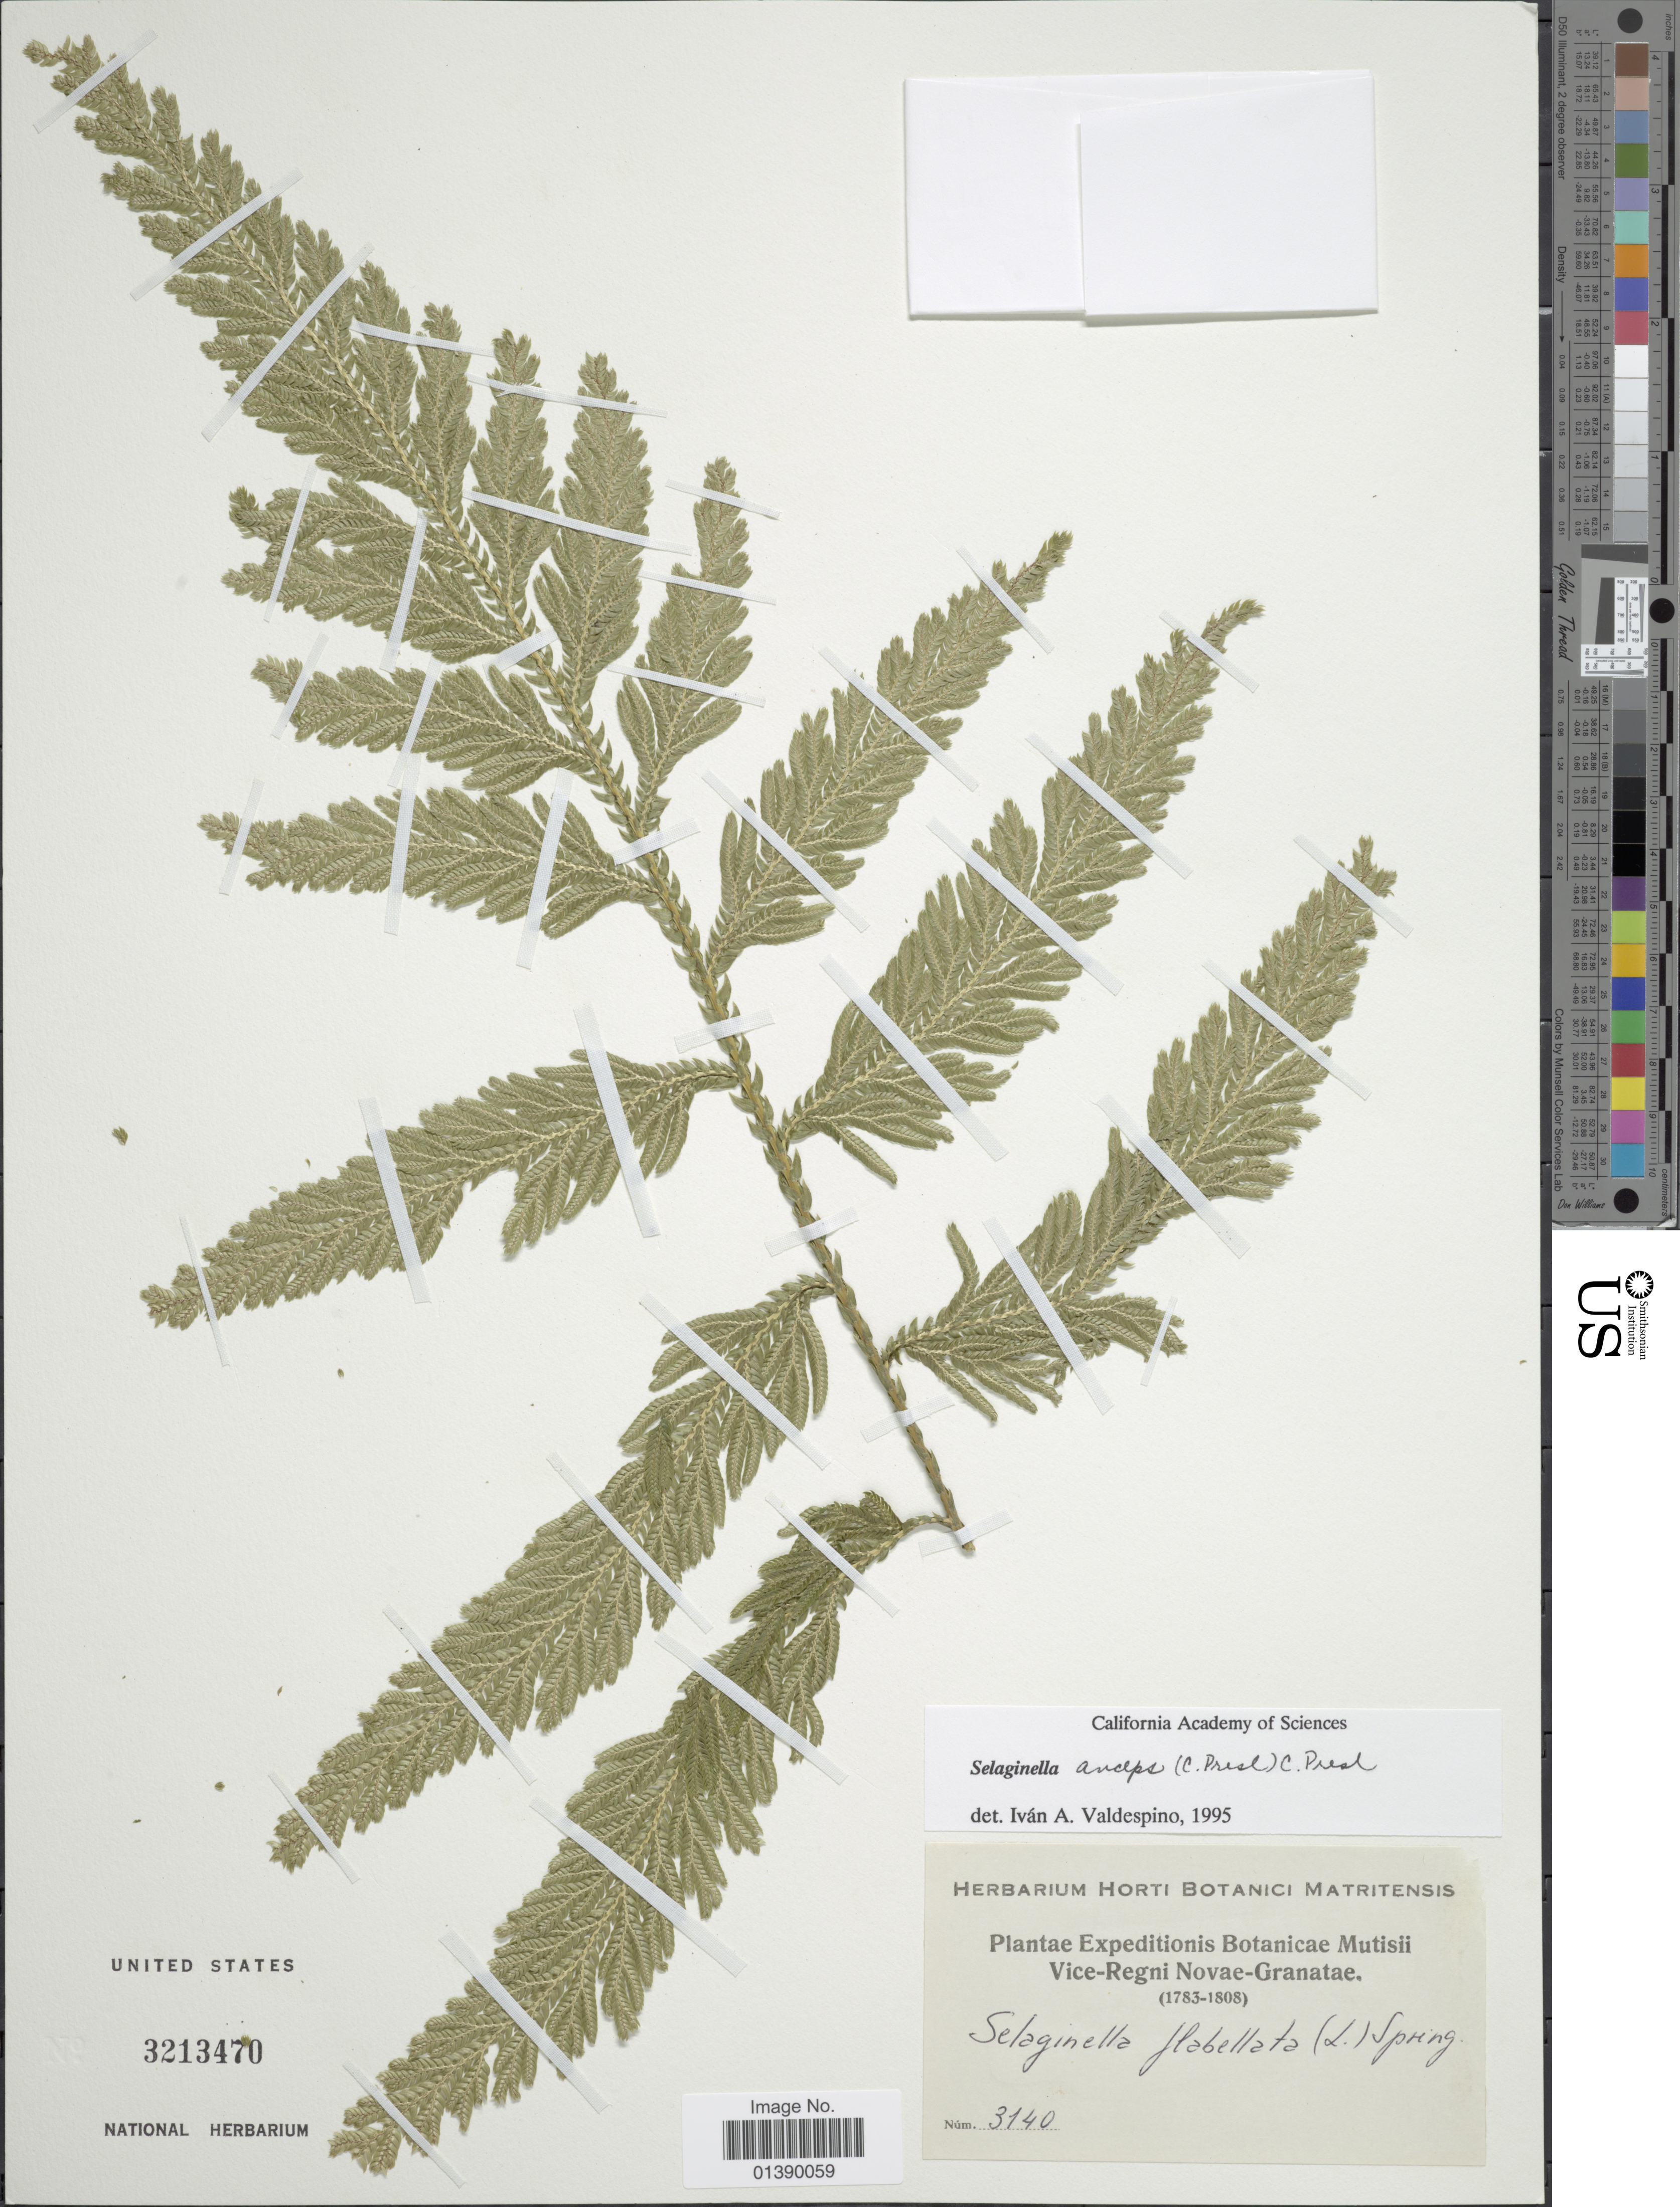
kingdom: Plantae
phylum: Tracheophyta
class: Lycopodiopsida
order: Selaginellales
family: Selaginellaceae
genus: Selaginella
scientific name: Selaginella anceps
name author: (C. Presl)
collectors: Herbarium Horti Botanici Matritensis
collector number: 3140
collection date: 1783/1808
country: Colombia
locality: Vice-regni Novae-Granatae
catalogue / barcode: US 3213470